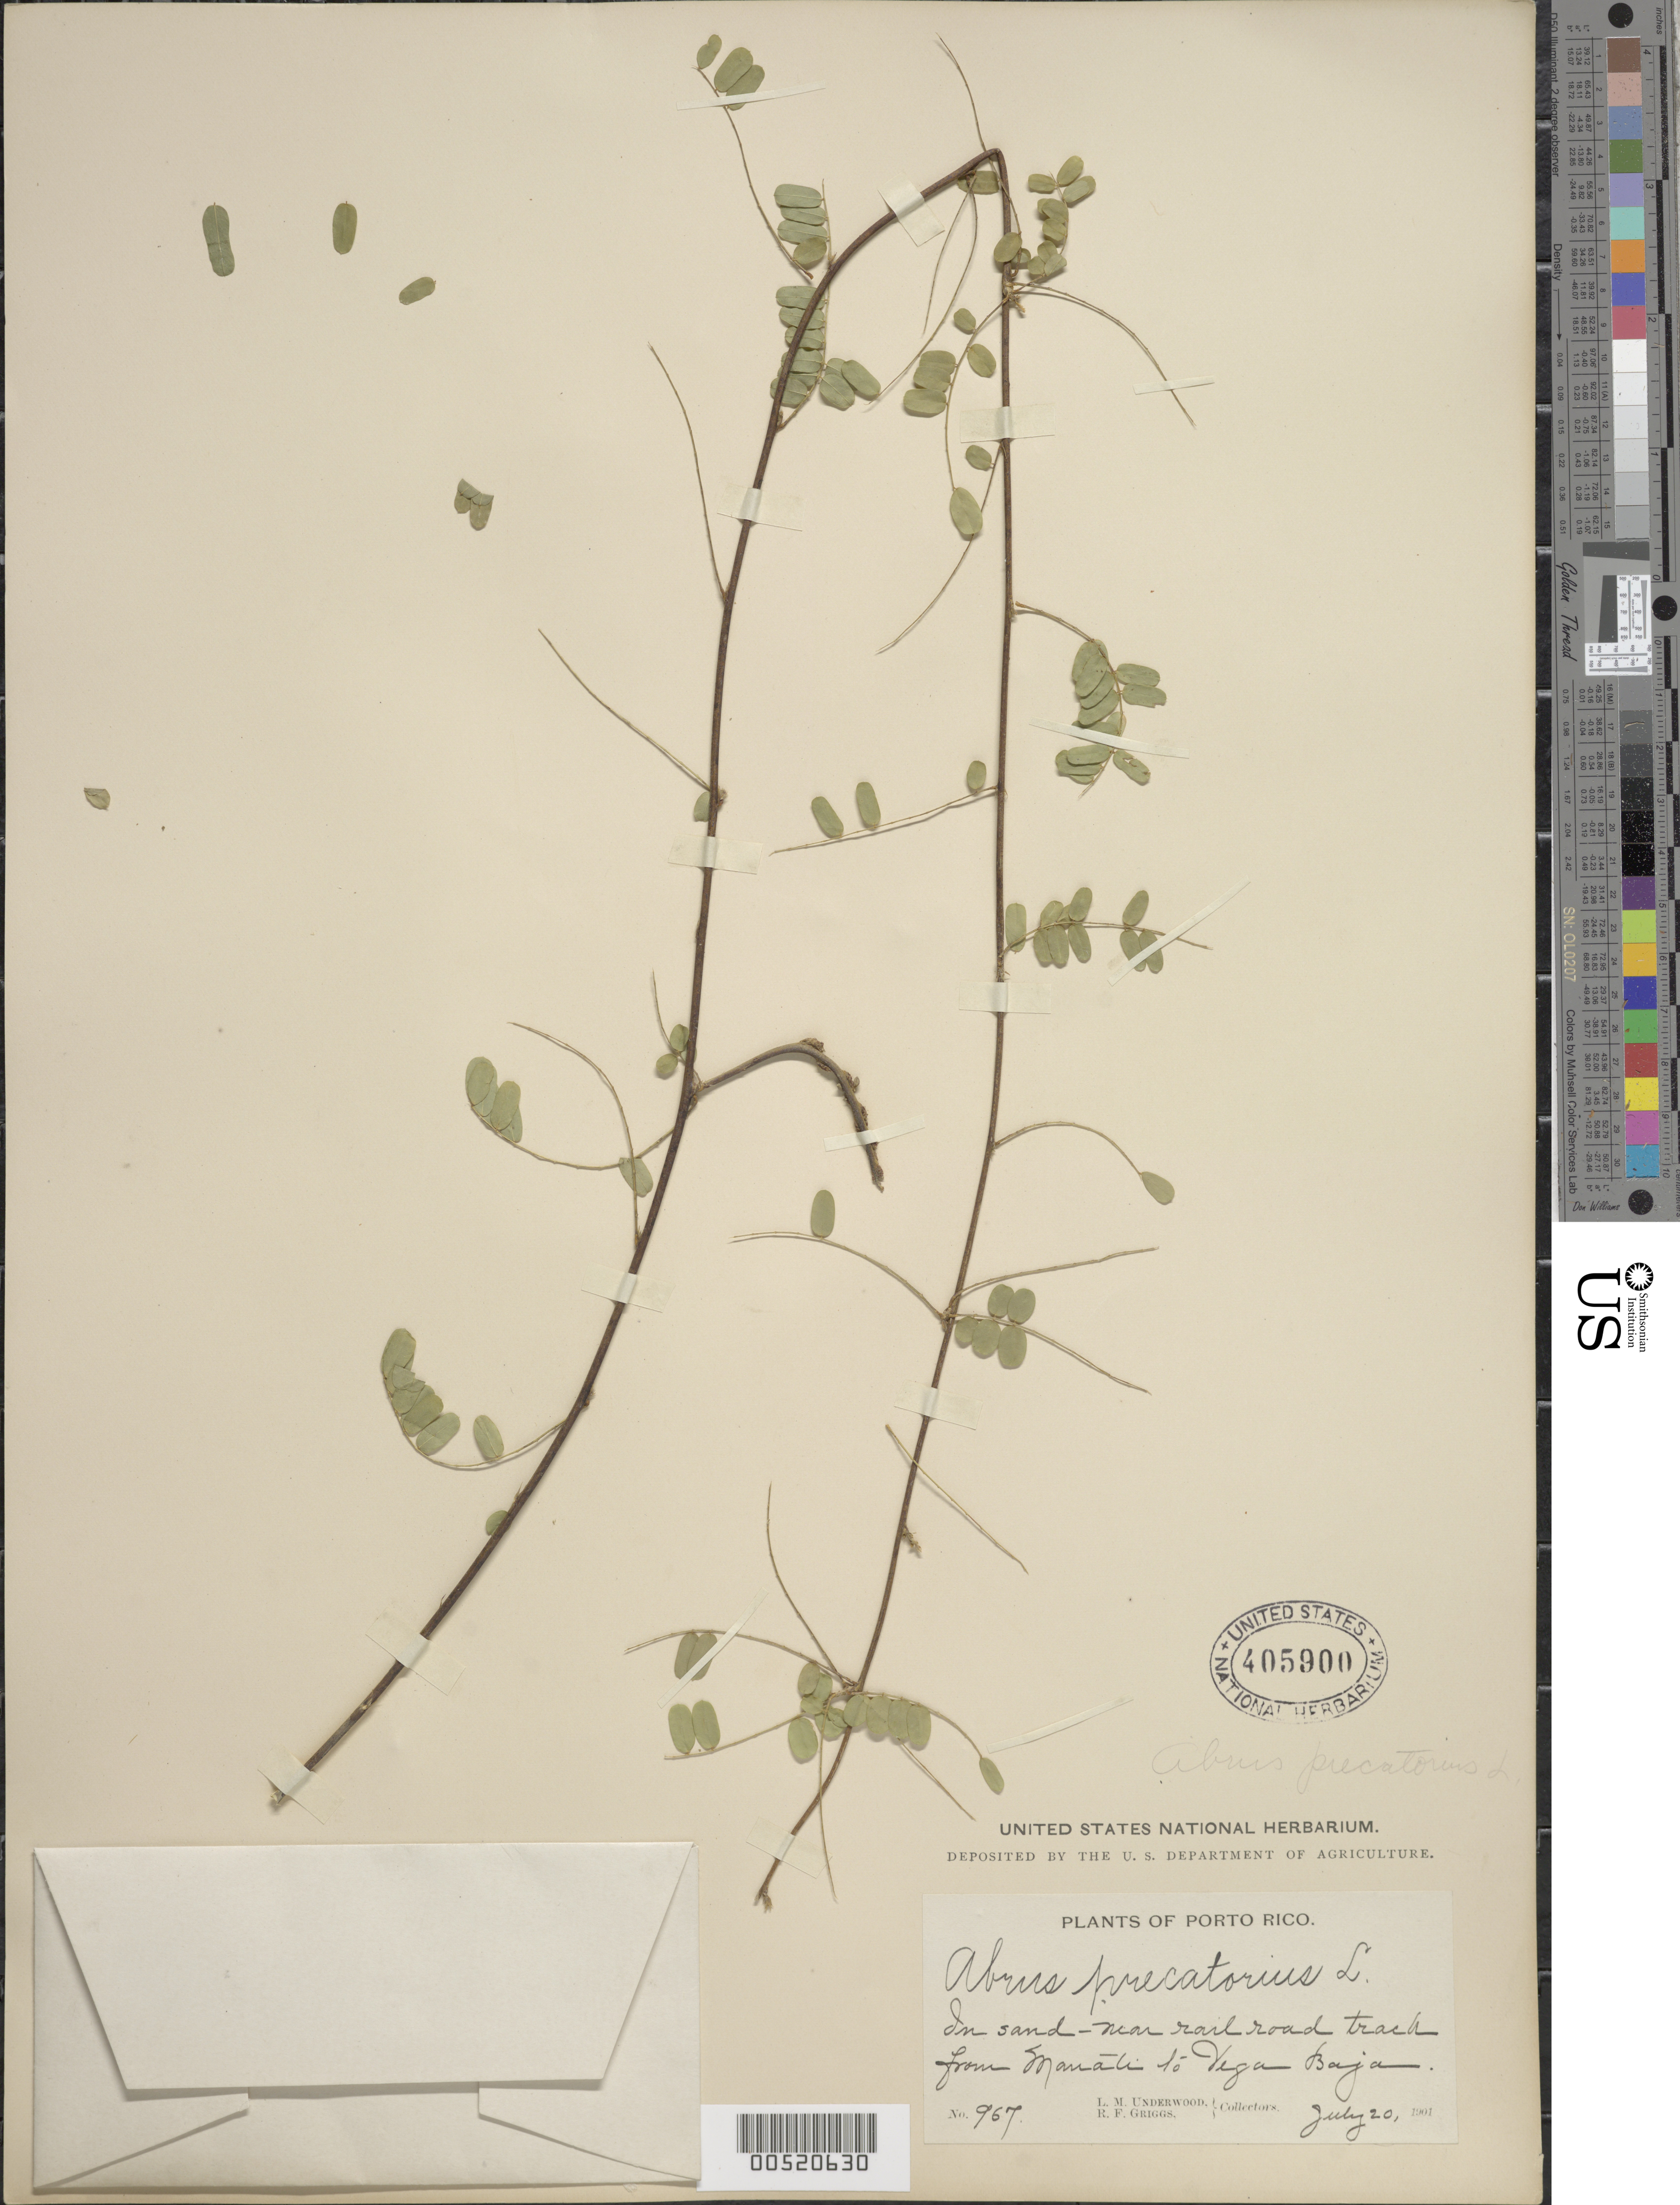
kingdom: Plantae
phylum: Tracheophyta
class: Magnoliopsida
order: Fabales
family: Fabaceae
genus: Abrus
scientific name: Abrus precatorius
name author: L.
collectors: L. M. Underwood & R. F. Griggs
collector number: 967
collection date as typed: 20 Jul 1901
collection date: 1901-07-20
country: Puerto Rico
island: Greater Antilles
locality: Manati to Vega Baja. In sand near railroad track.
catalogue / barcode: US 405900